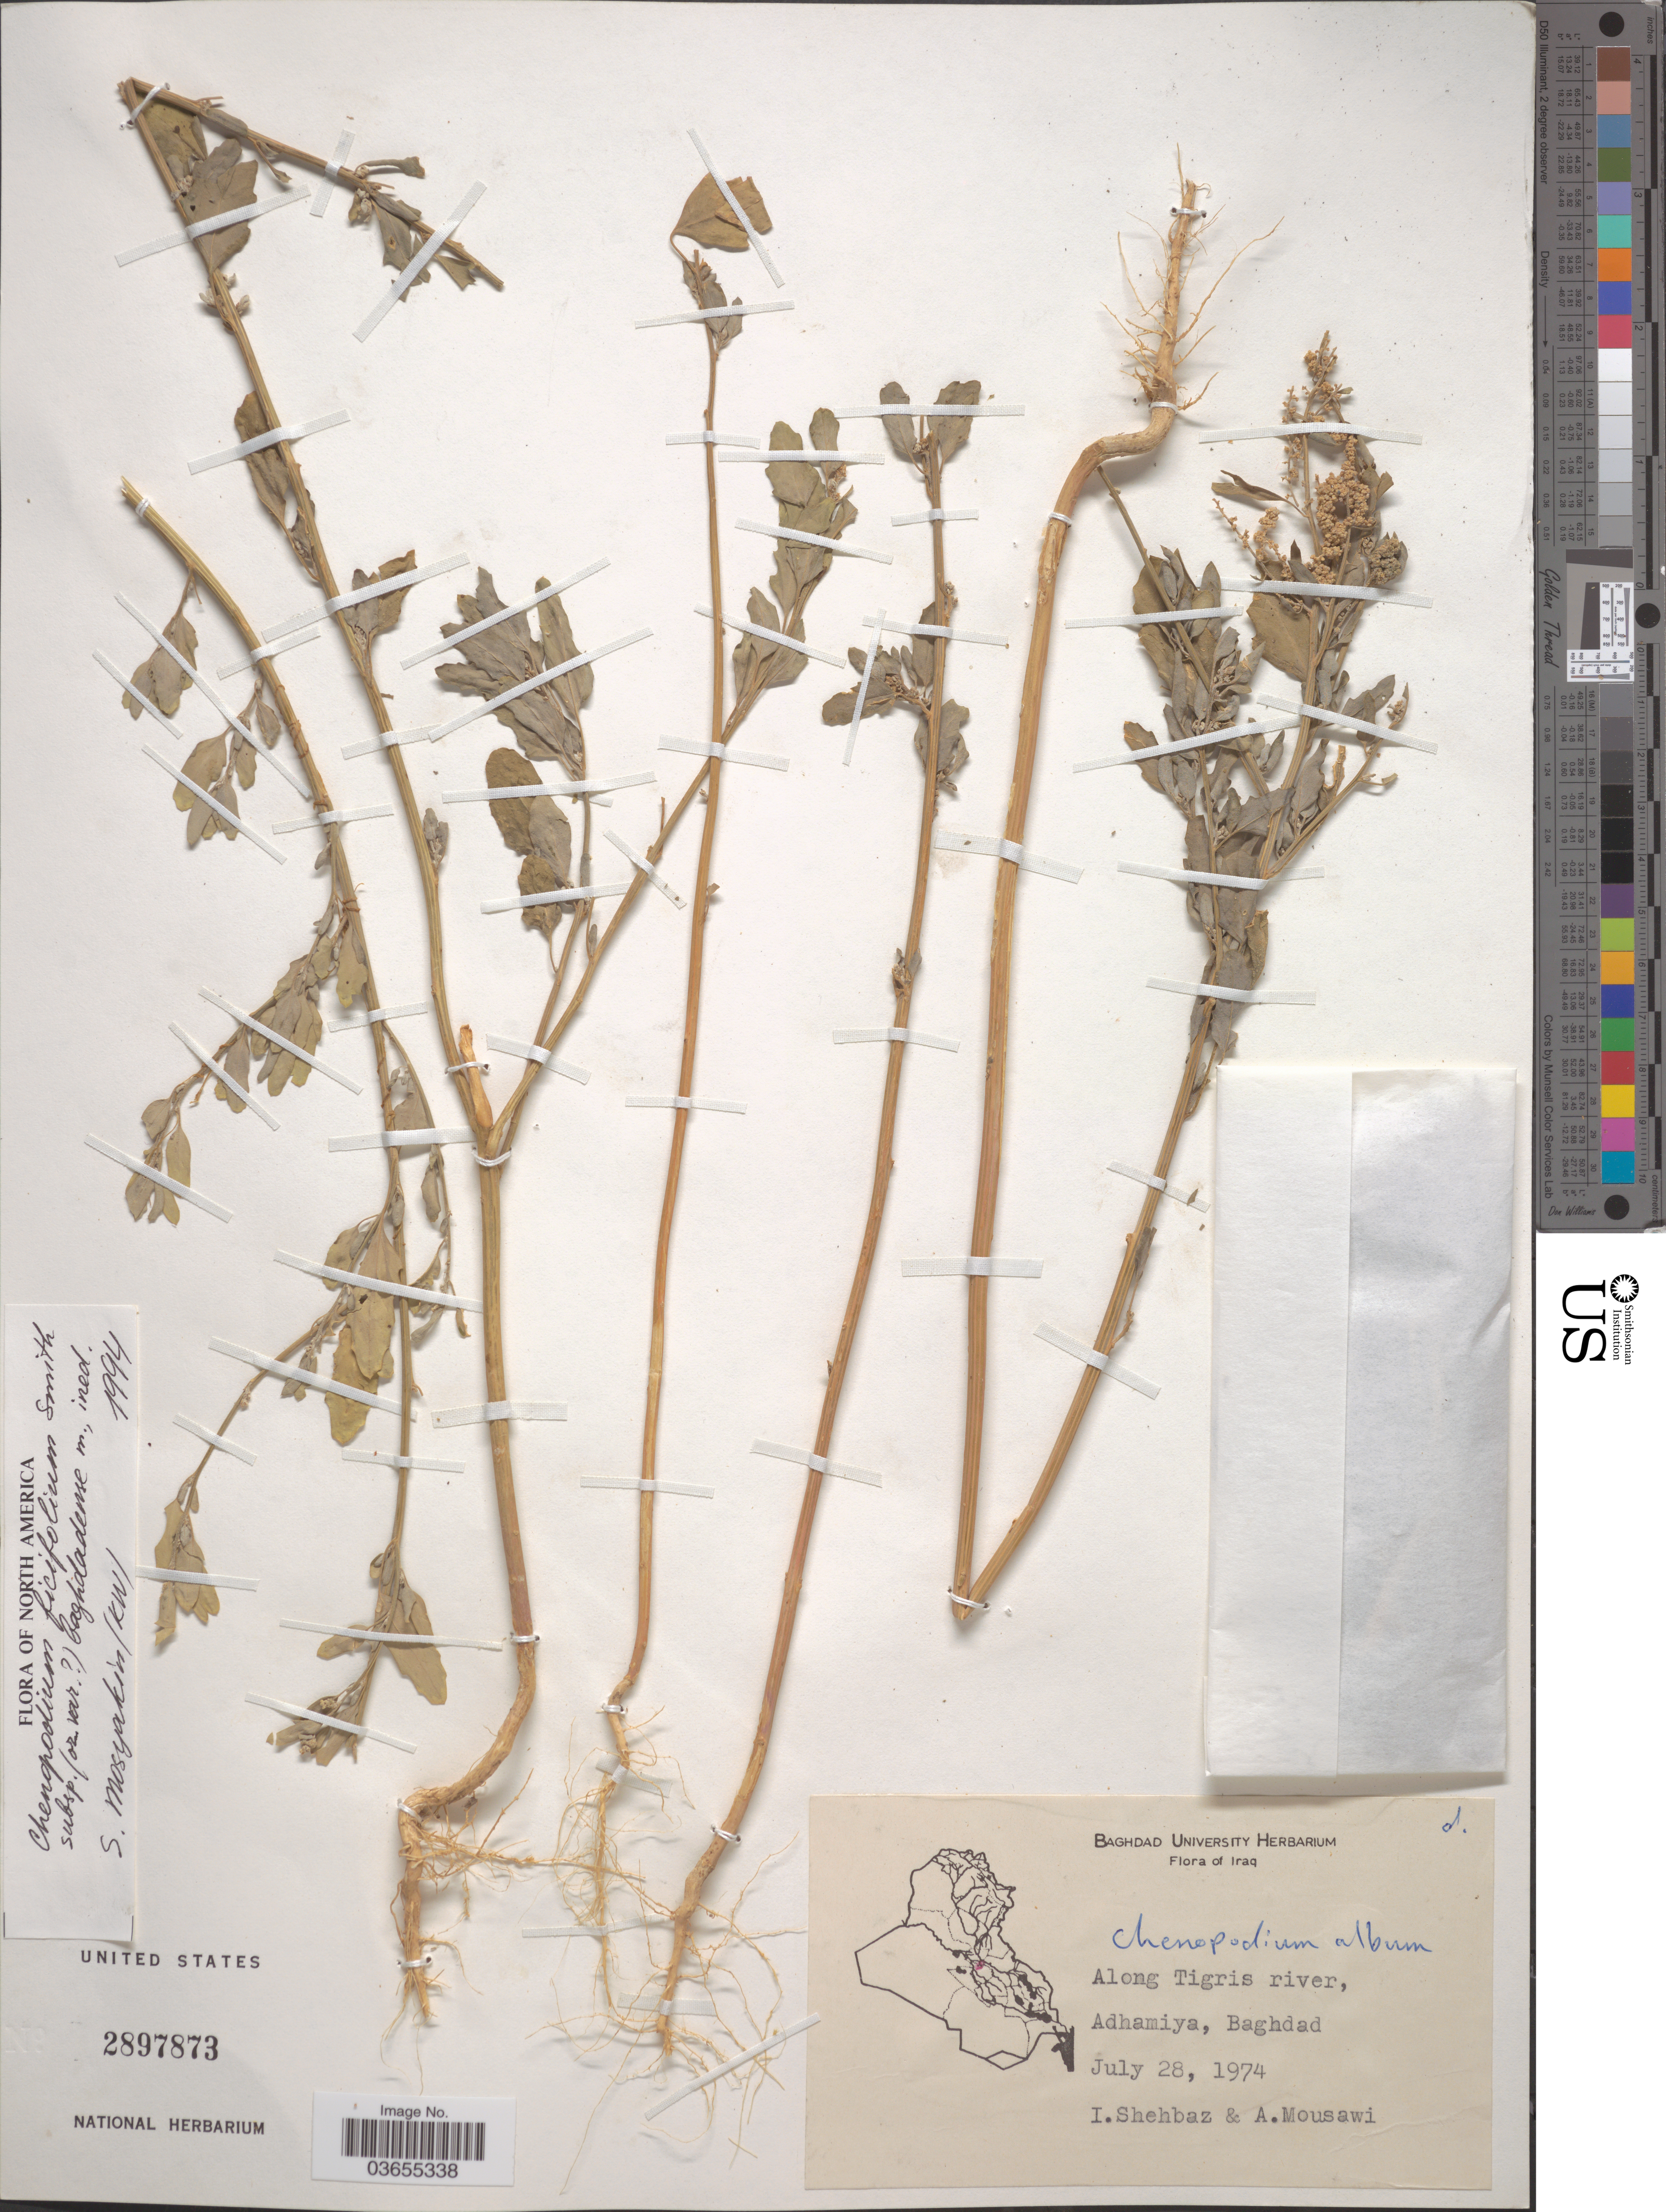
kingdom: Plantae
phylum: Tracheophyta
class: Magnoliopsida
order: Caryophyllales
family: Amaranthaceae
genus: Chenopodium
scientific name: Chenopodium ficifolium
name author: Sm.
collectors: Shehbaz, I. & A. Mousawi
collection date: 1974-07-28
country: Iraq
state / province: Baghdad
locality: Along Tigris river, Adhamiya.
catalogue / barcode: US 2897873